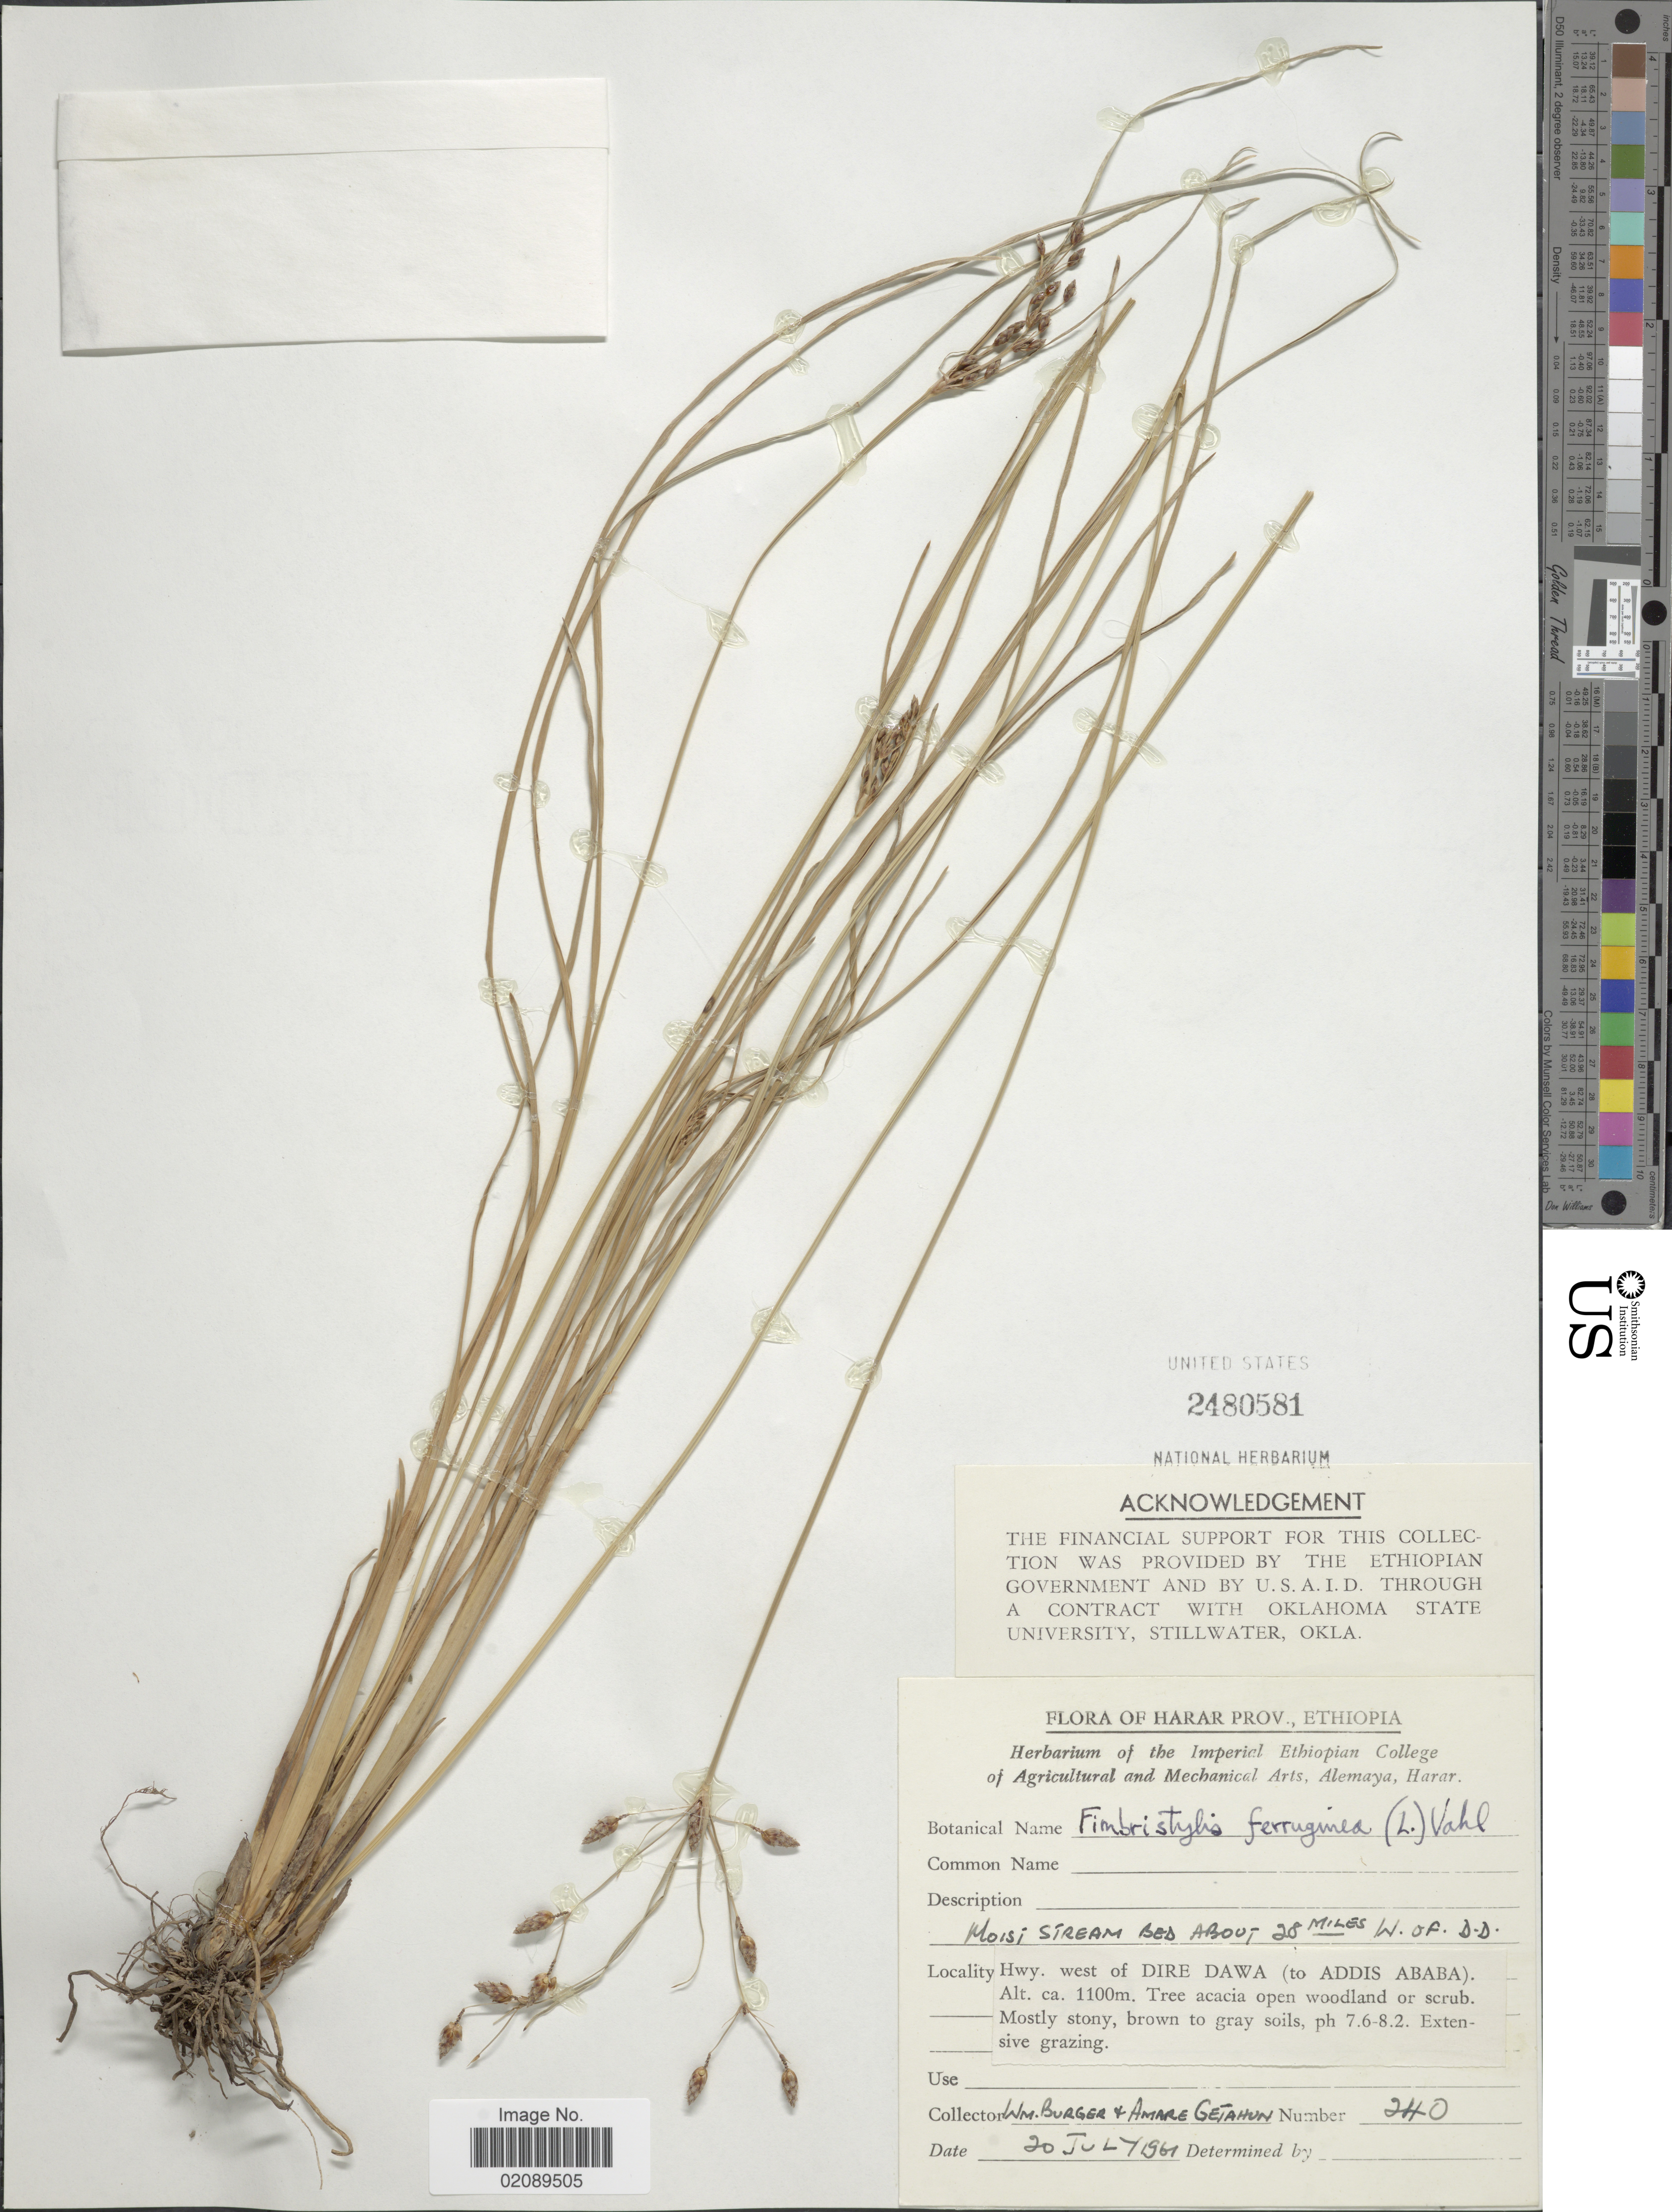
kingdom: Plantae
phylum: Tracheophyta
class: Liliopsida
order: Poales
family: Cyperaceae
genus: Fimbristylis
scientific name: Fimbristylis ferruginea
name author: (L.) Vahl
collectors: W. Burger & A. Getahun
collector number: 240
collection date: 1961-07-20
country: Ethiopia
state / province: Dire Dawa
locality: Harar Prov., moist stream bed about 20 miles W. of D.D., Hwy. west of Dire Dawa (to Addis Ababa),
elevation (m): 1100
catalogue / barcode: US 2480581